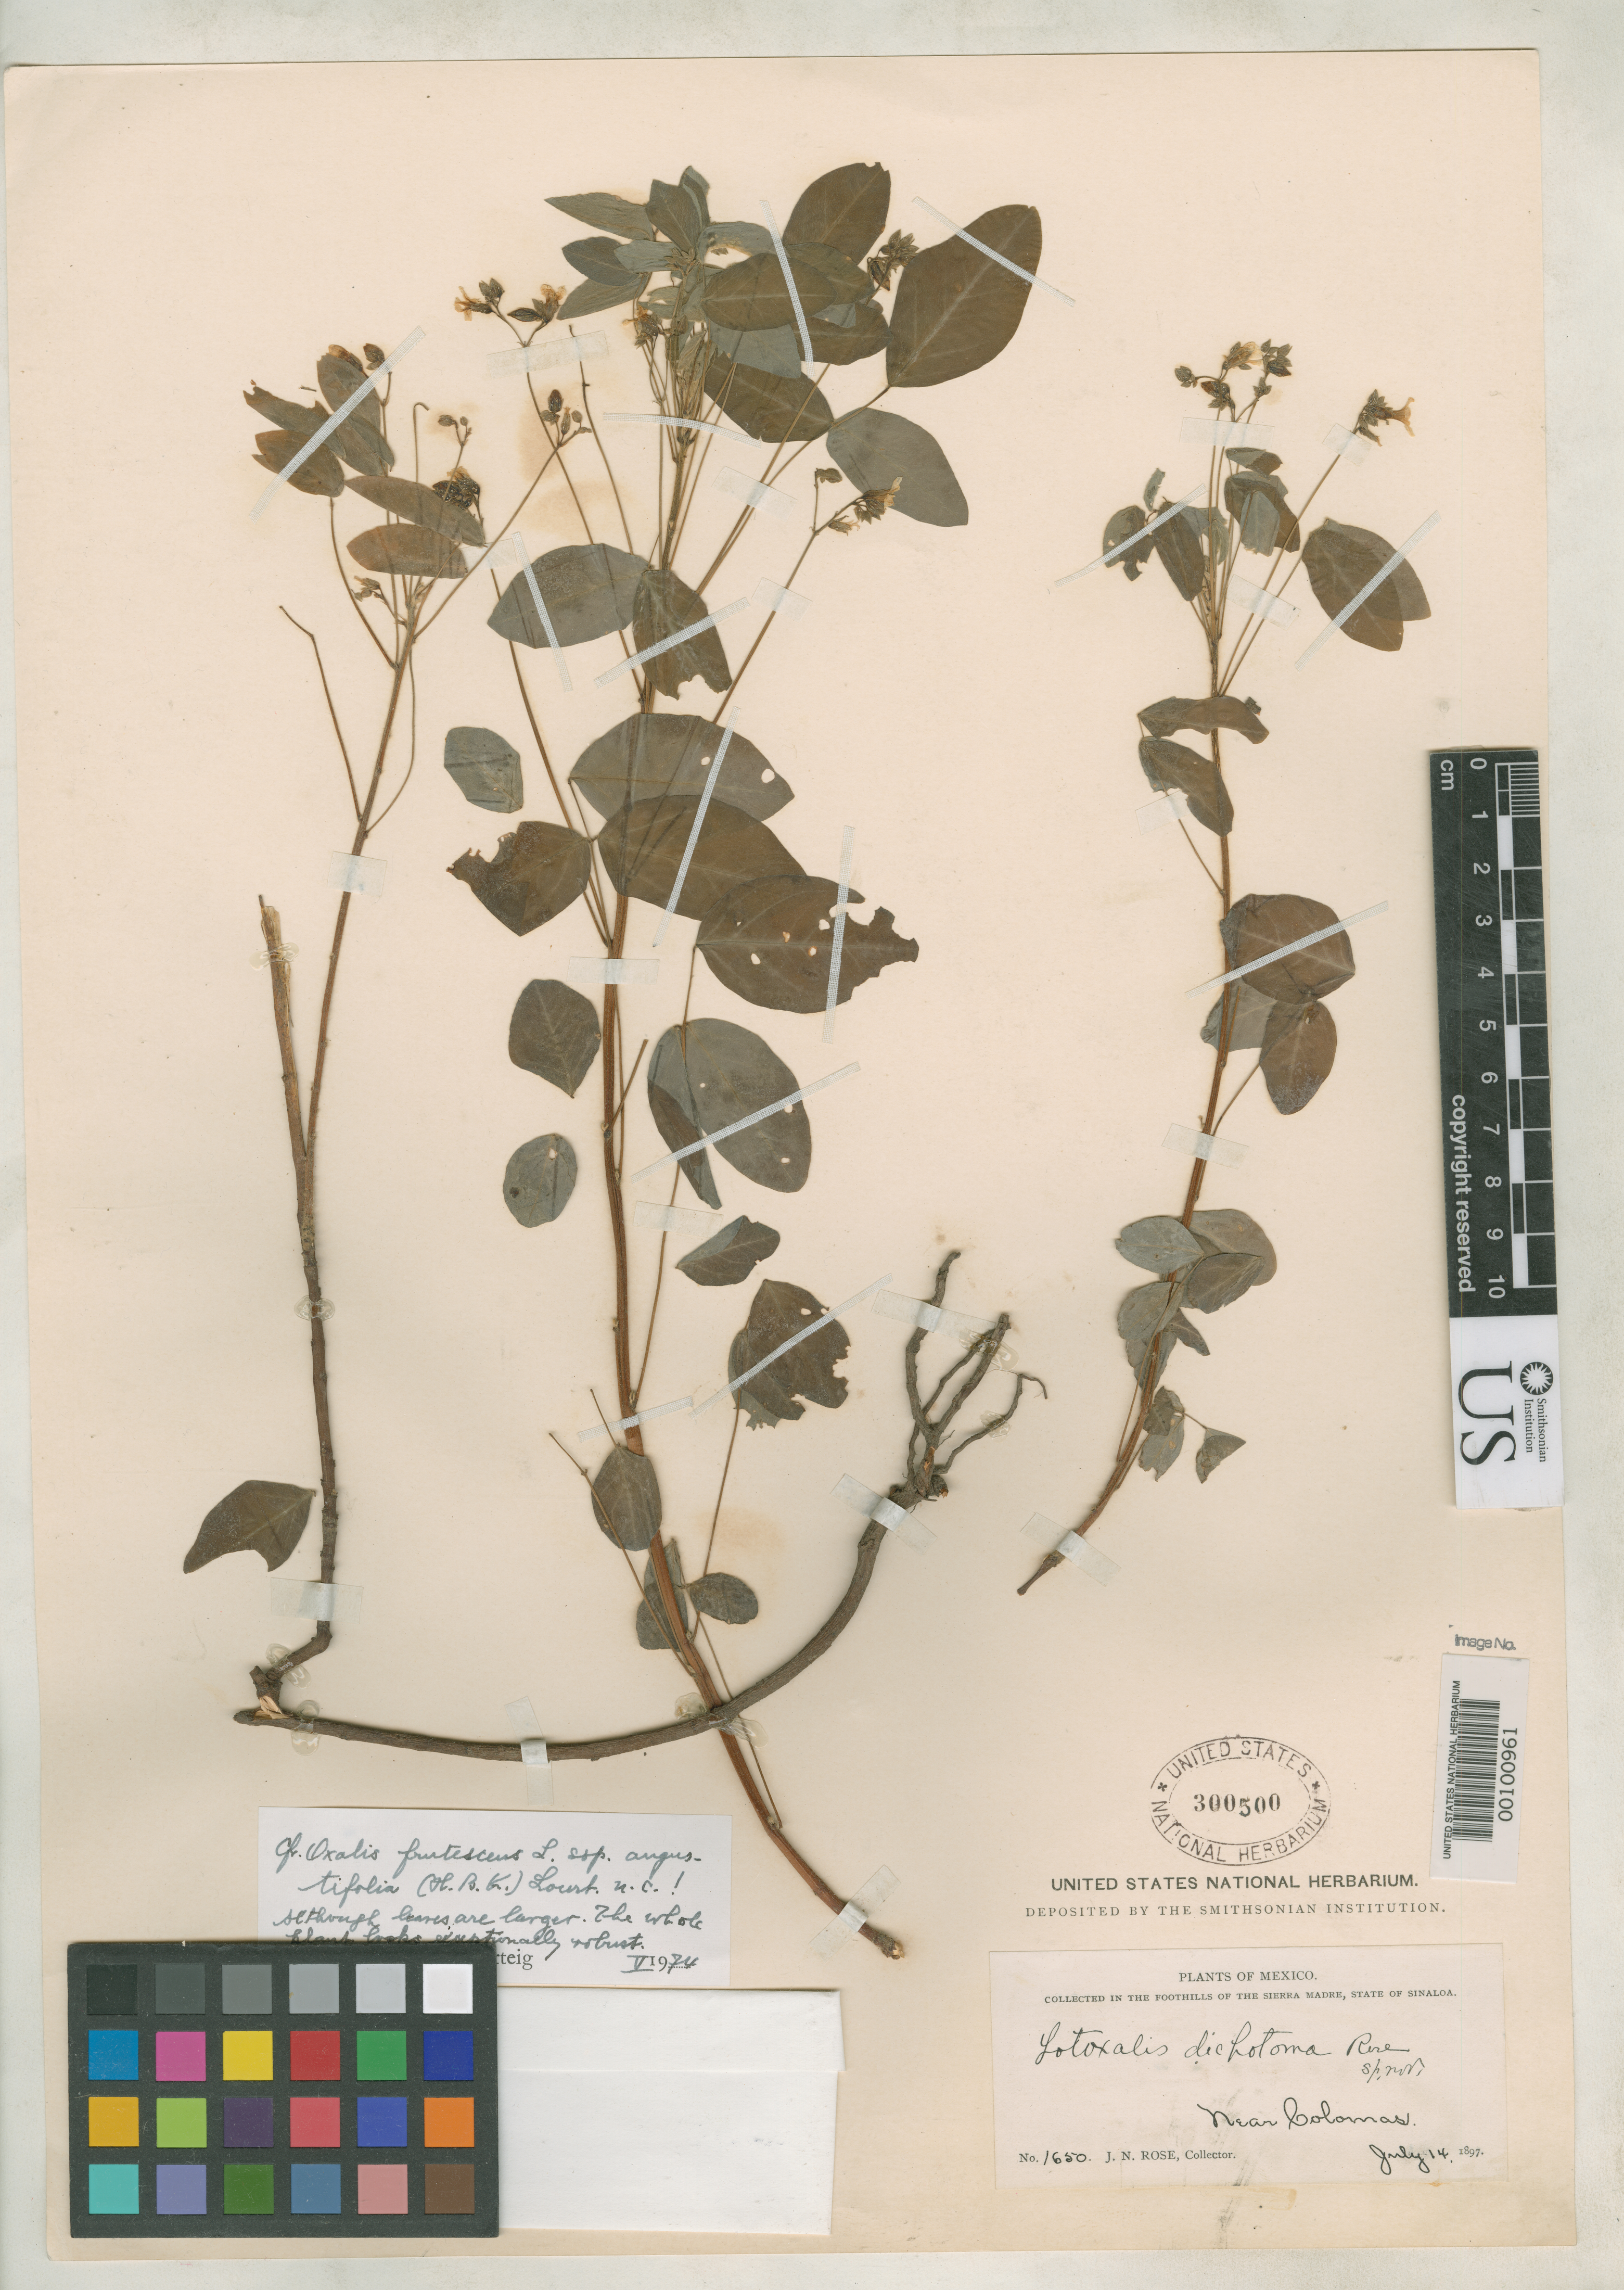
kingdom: Plantae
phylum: Tracheophyta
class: Magnoliopsida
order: Oxalidales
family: Oxalidaceae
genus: Lotoxalis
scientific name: Lotoxalis dichotoma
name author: Rose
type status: Holotype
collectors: J. N. Rose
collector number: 1650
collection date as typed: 14 Jul 1897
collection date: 1897-07-14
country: Mexico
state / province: Sinaloa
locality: Foothilss of Sierra Madre, near Colomas.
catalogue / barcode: US 300500